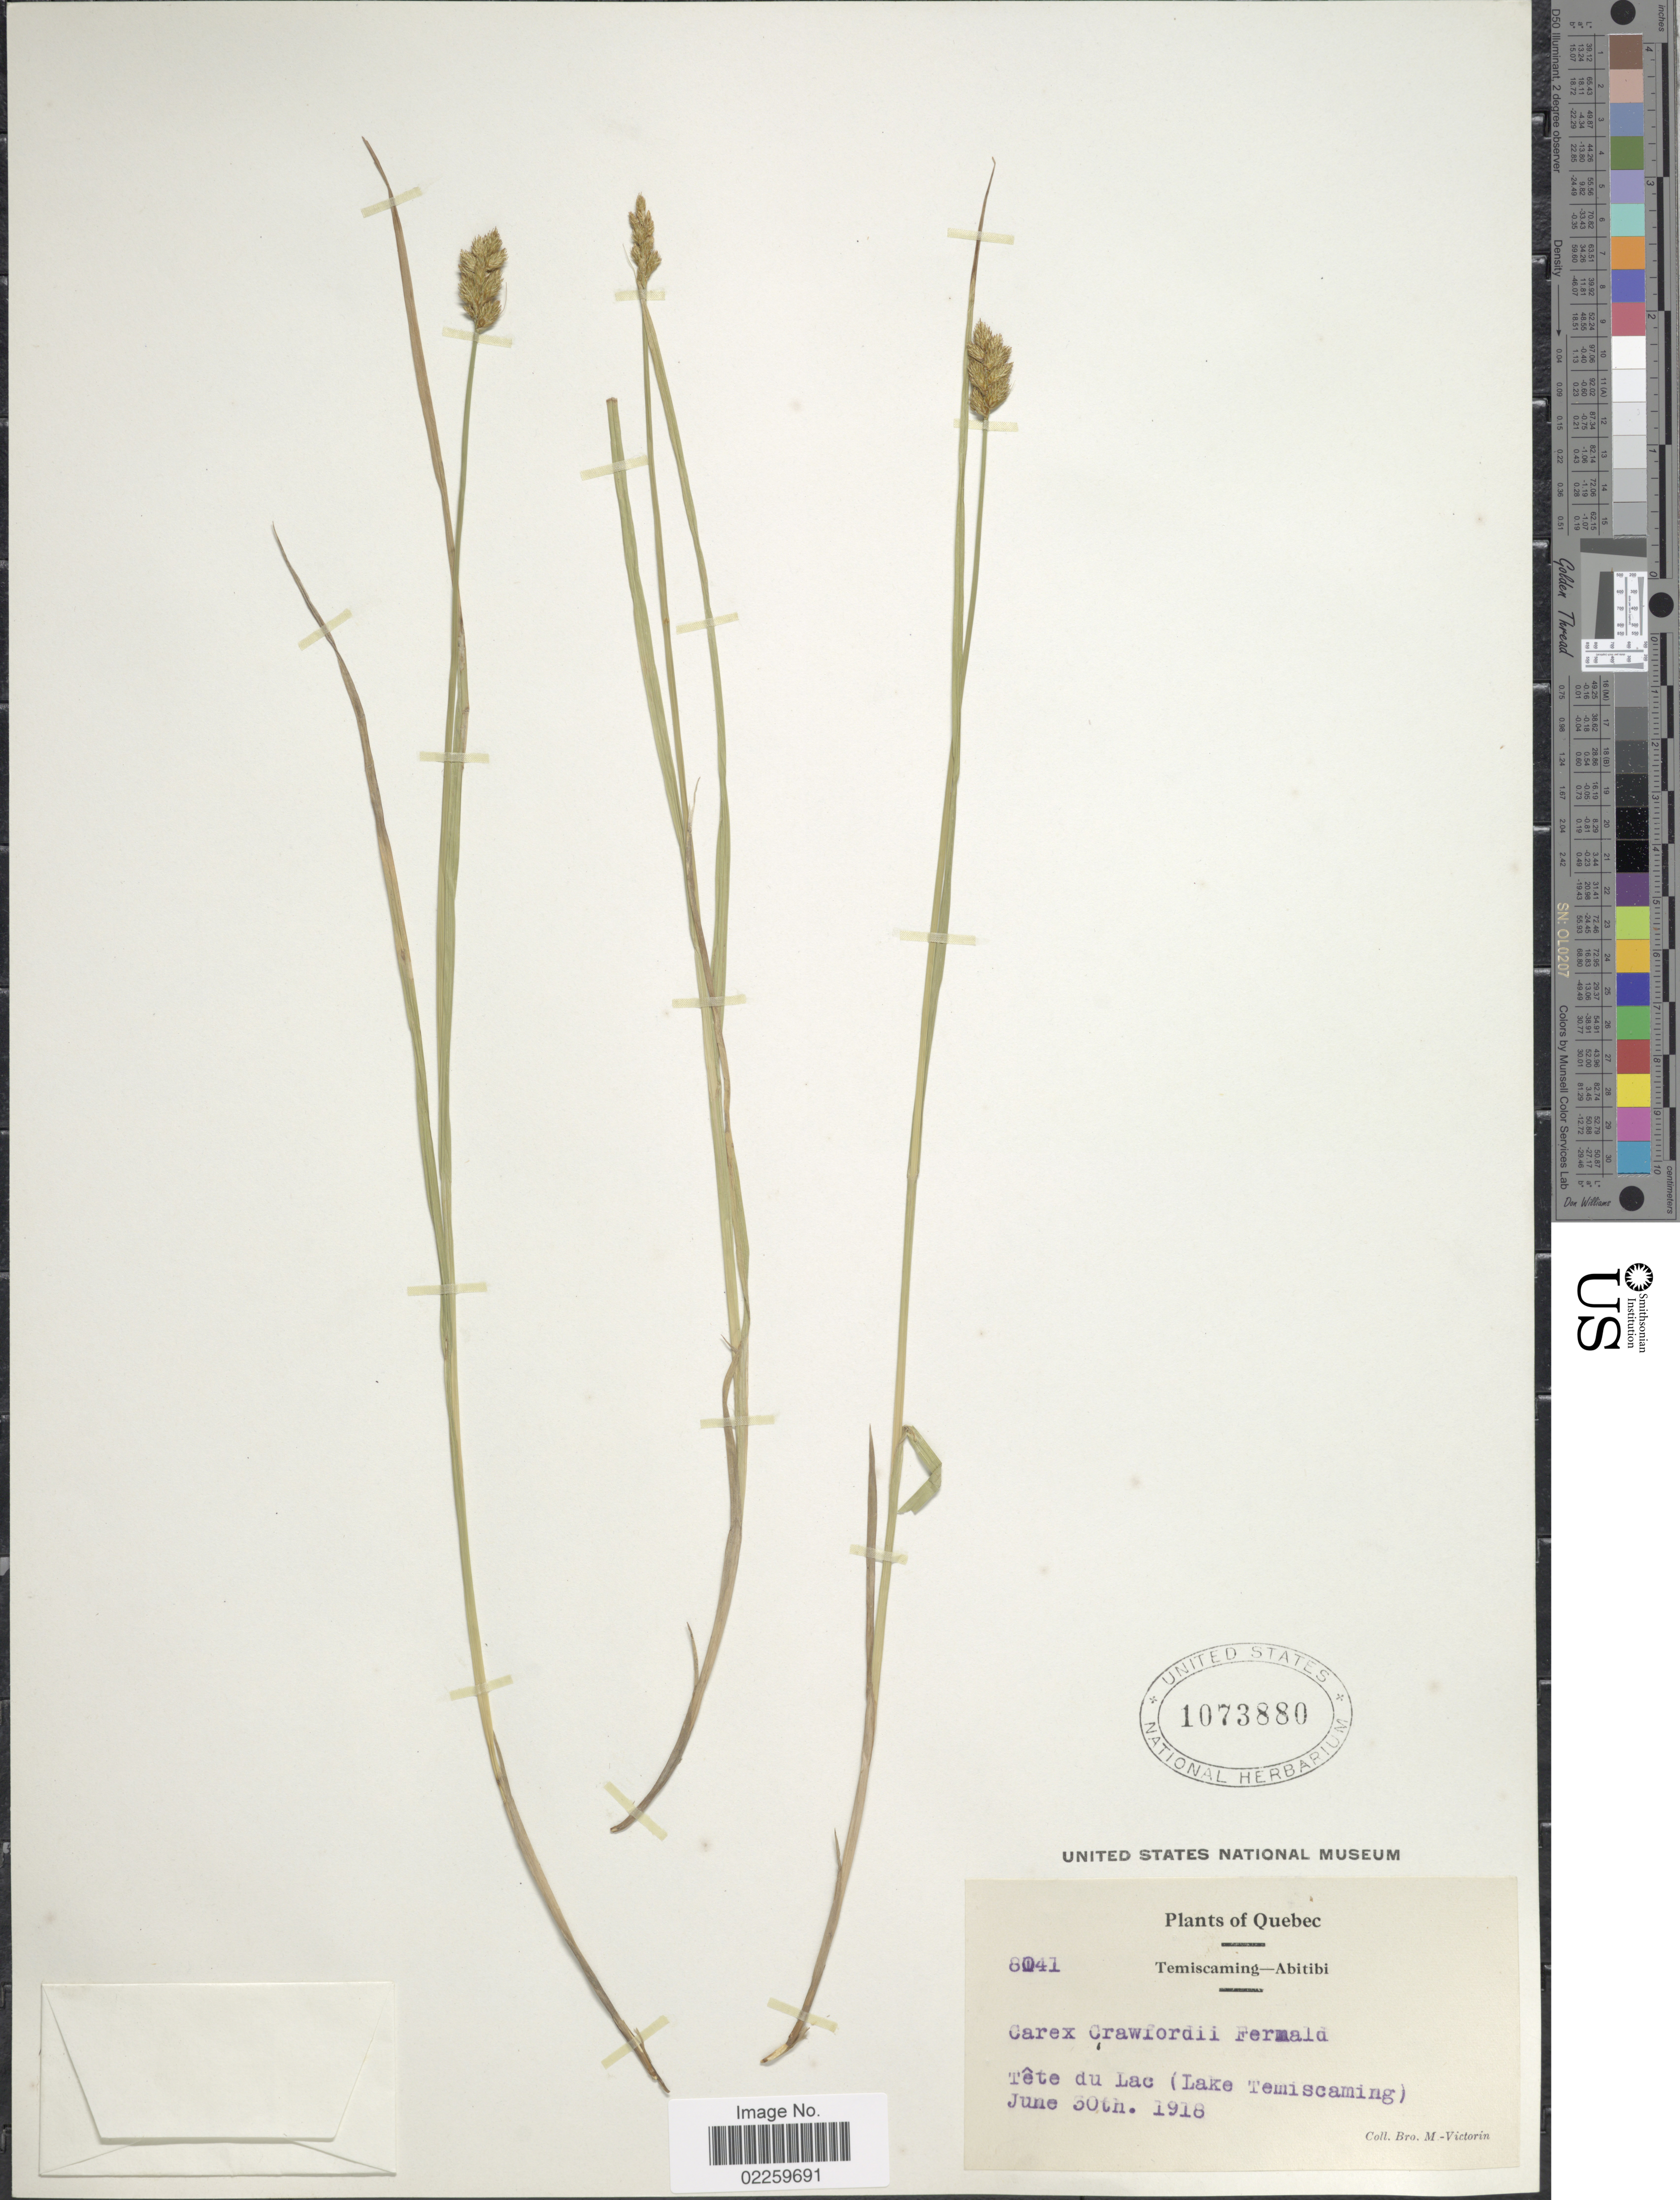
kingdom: Plantae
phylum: Tracheophyta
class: Liliopsida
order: Poales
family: Cyperaceae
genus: Carex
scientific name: Carex crawfordii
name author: Fernald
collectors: Fr. Marie-Victorin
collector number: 8041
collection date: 1918-06-30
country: Canada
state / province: Quebec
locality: Tete du Lac (Lake Temiscaming), Abitibi.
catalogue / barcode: US 1073880